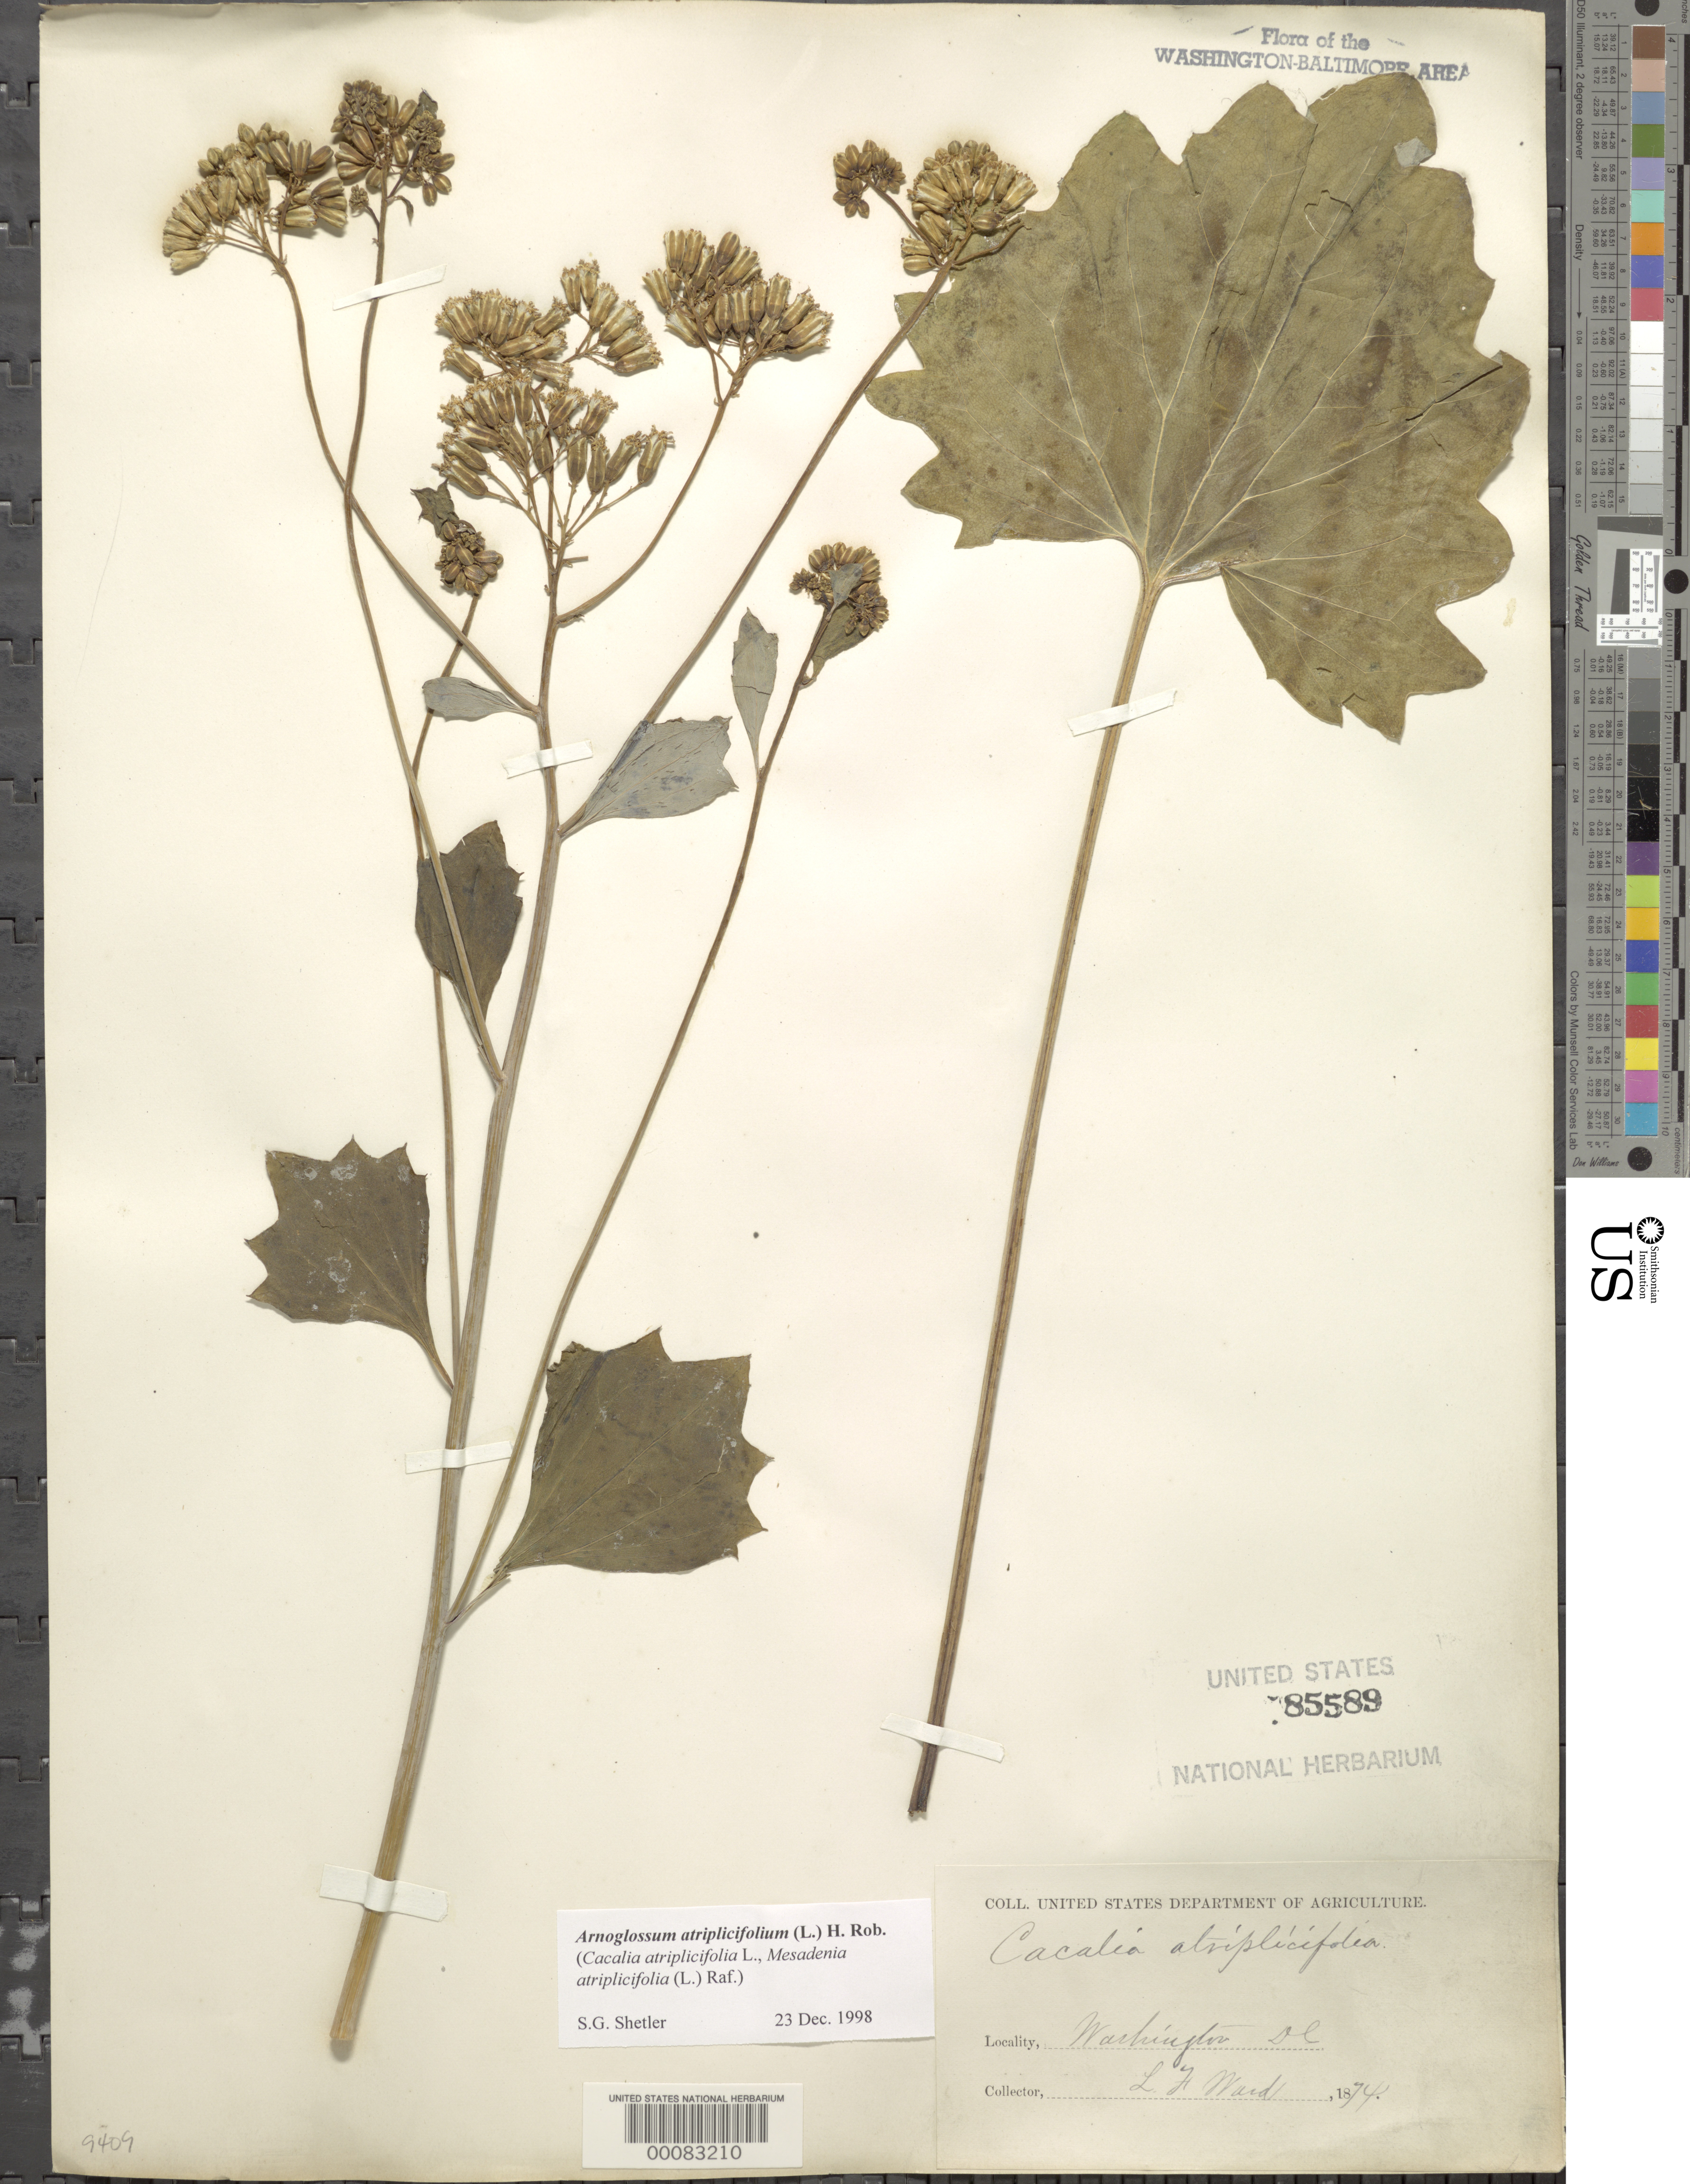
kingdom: Plantae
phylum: Tracheophyta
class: Magnoliopsida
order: Asterales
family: Asteraceae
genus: Arnoglossum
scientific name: Arnoglossum atriplicifolium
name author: (L.) H. Rob.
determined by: Shetler, Stanwyn G., (US), NMNH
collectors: L. F. Ward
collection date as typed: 1874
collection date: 1874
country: United States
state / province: District of Columbia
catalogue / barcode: US 85589